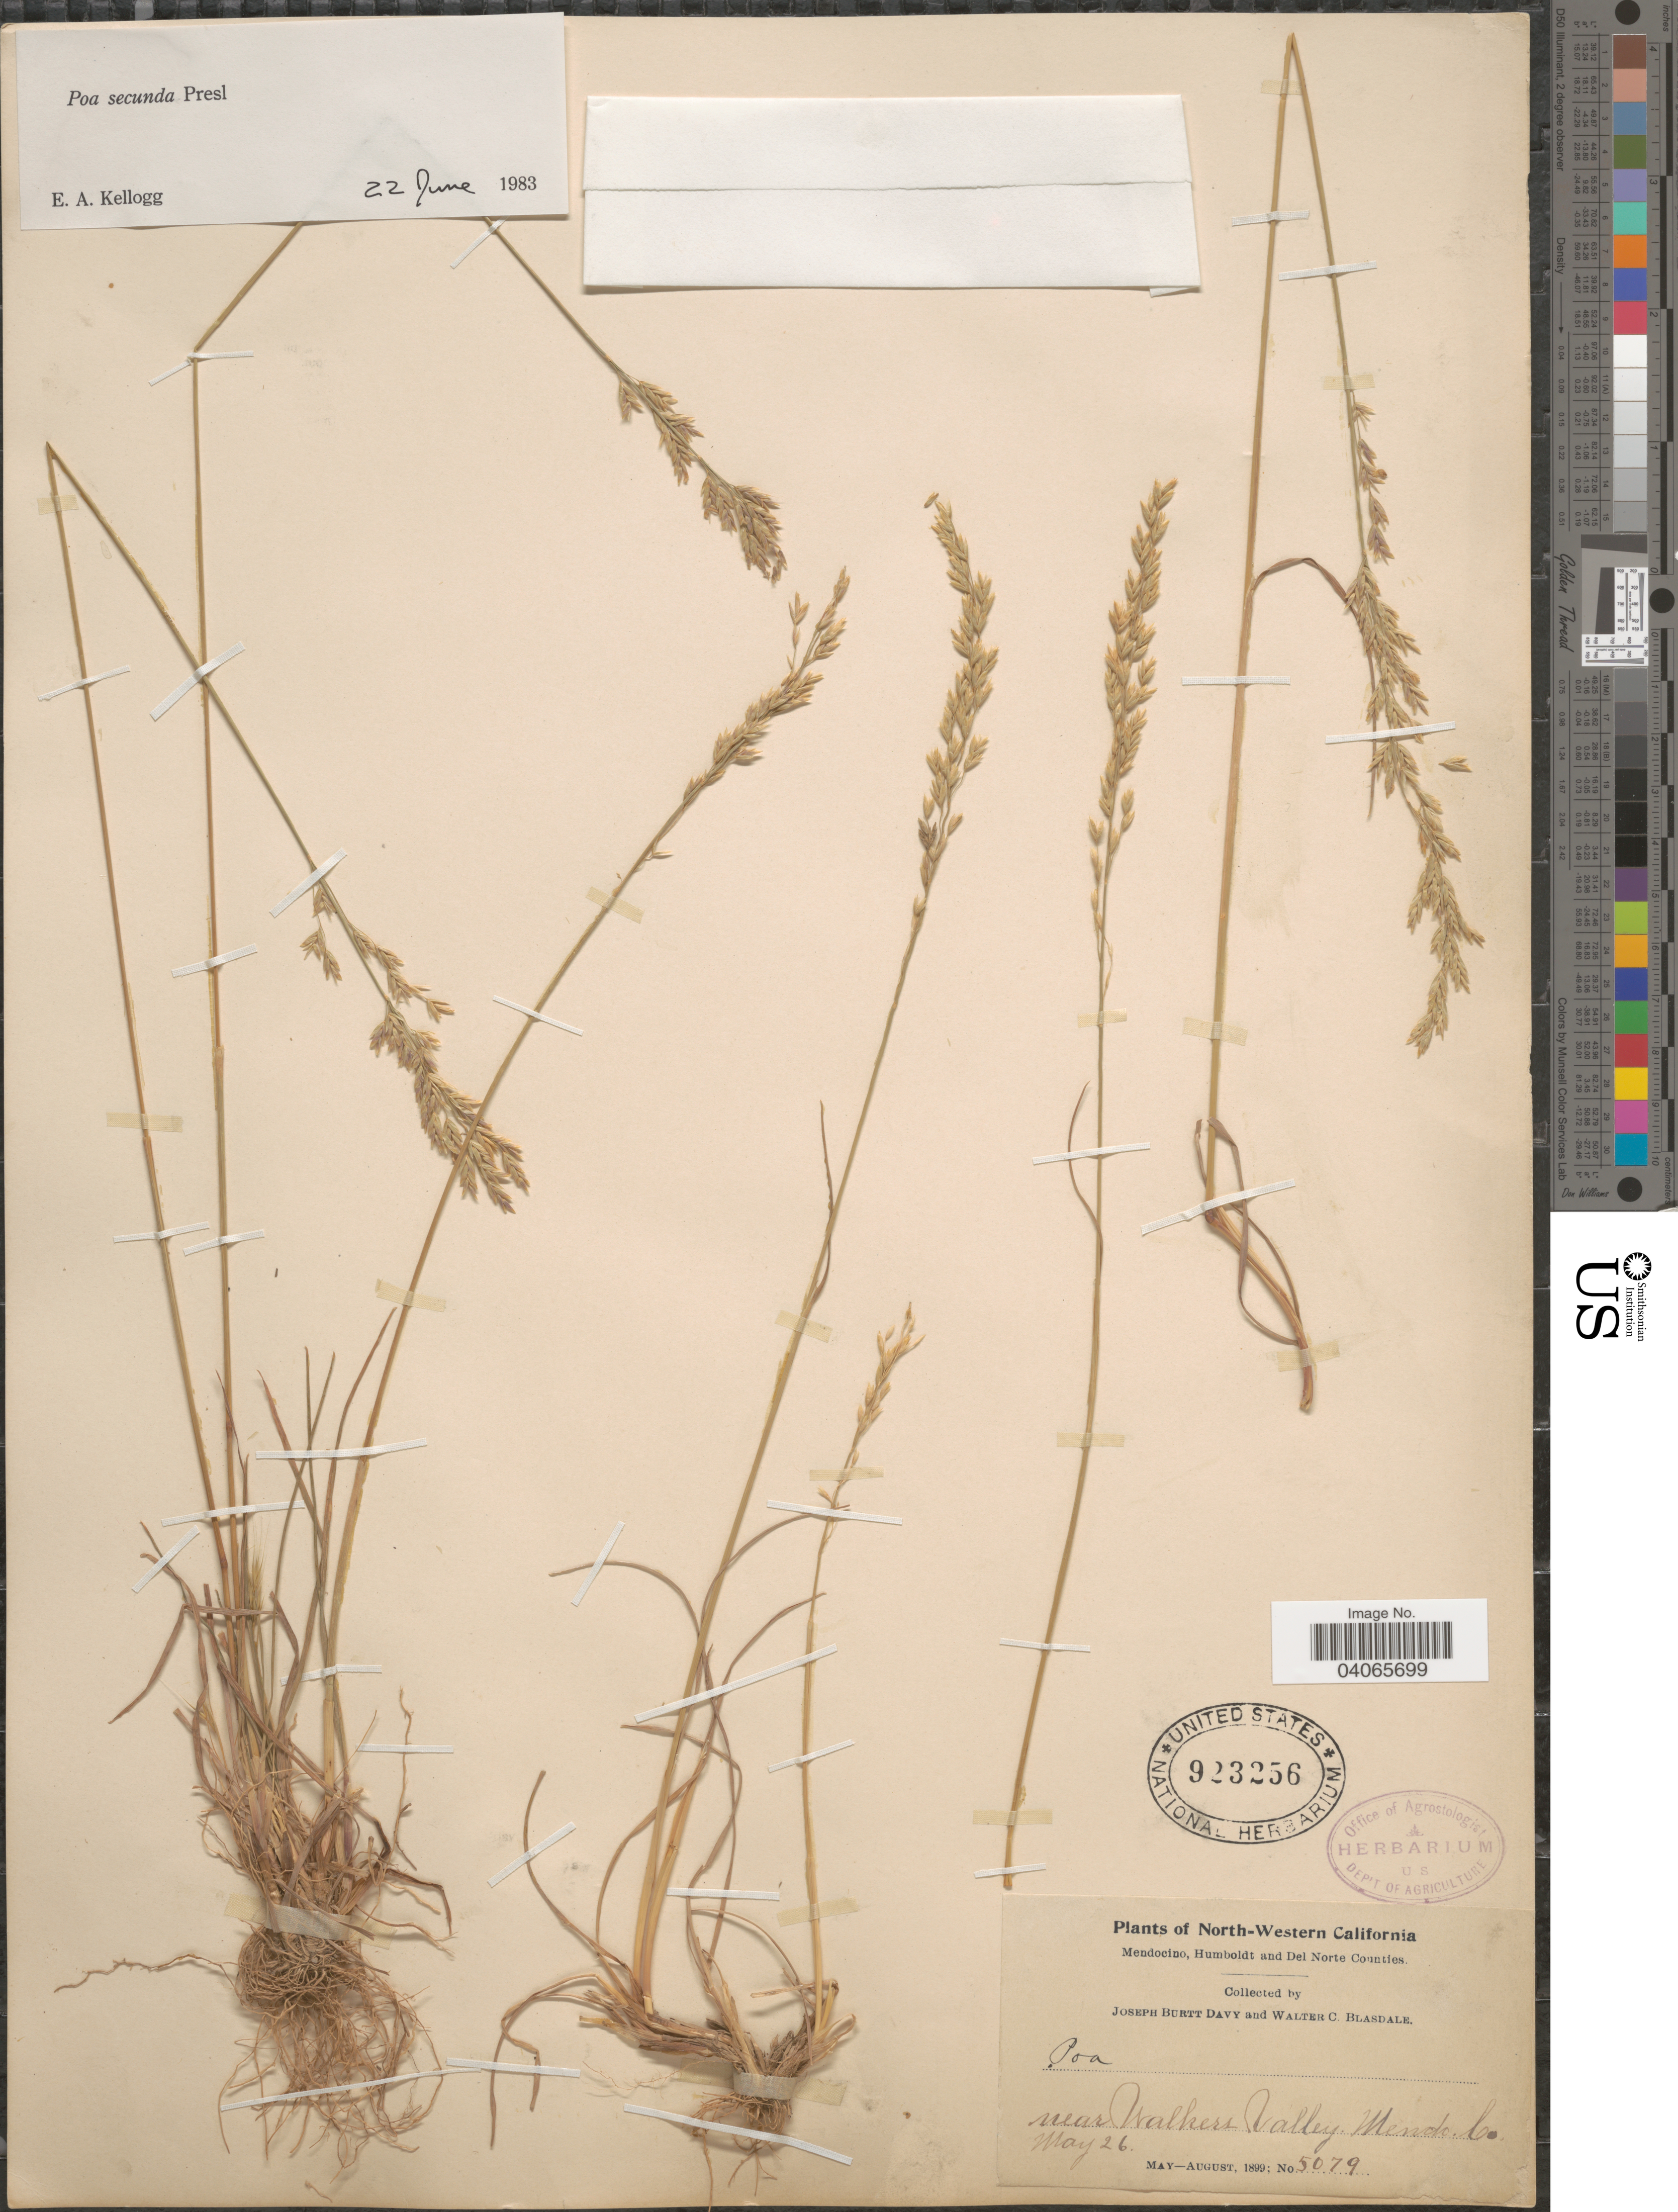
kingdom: Plantae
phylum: Tracheophyta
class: Liliopsida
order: Poales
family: Poaceae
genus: Poa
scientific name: Poa secunda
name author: J. Presl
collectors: J. Burtt Davy & W. Blasdale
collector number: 5079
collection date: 1899-05-26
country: United States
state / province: California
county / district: Mendocino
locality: North-Western California. Near Walkers Valley. Mendo Co.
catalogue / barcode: US 923256